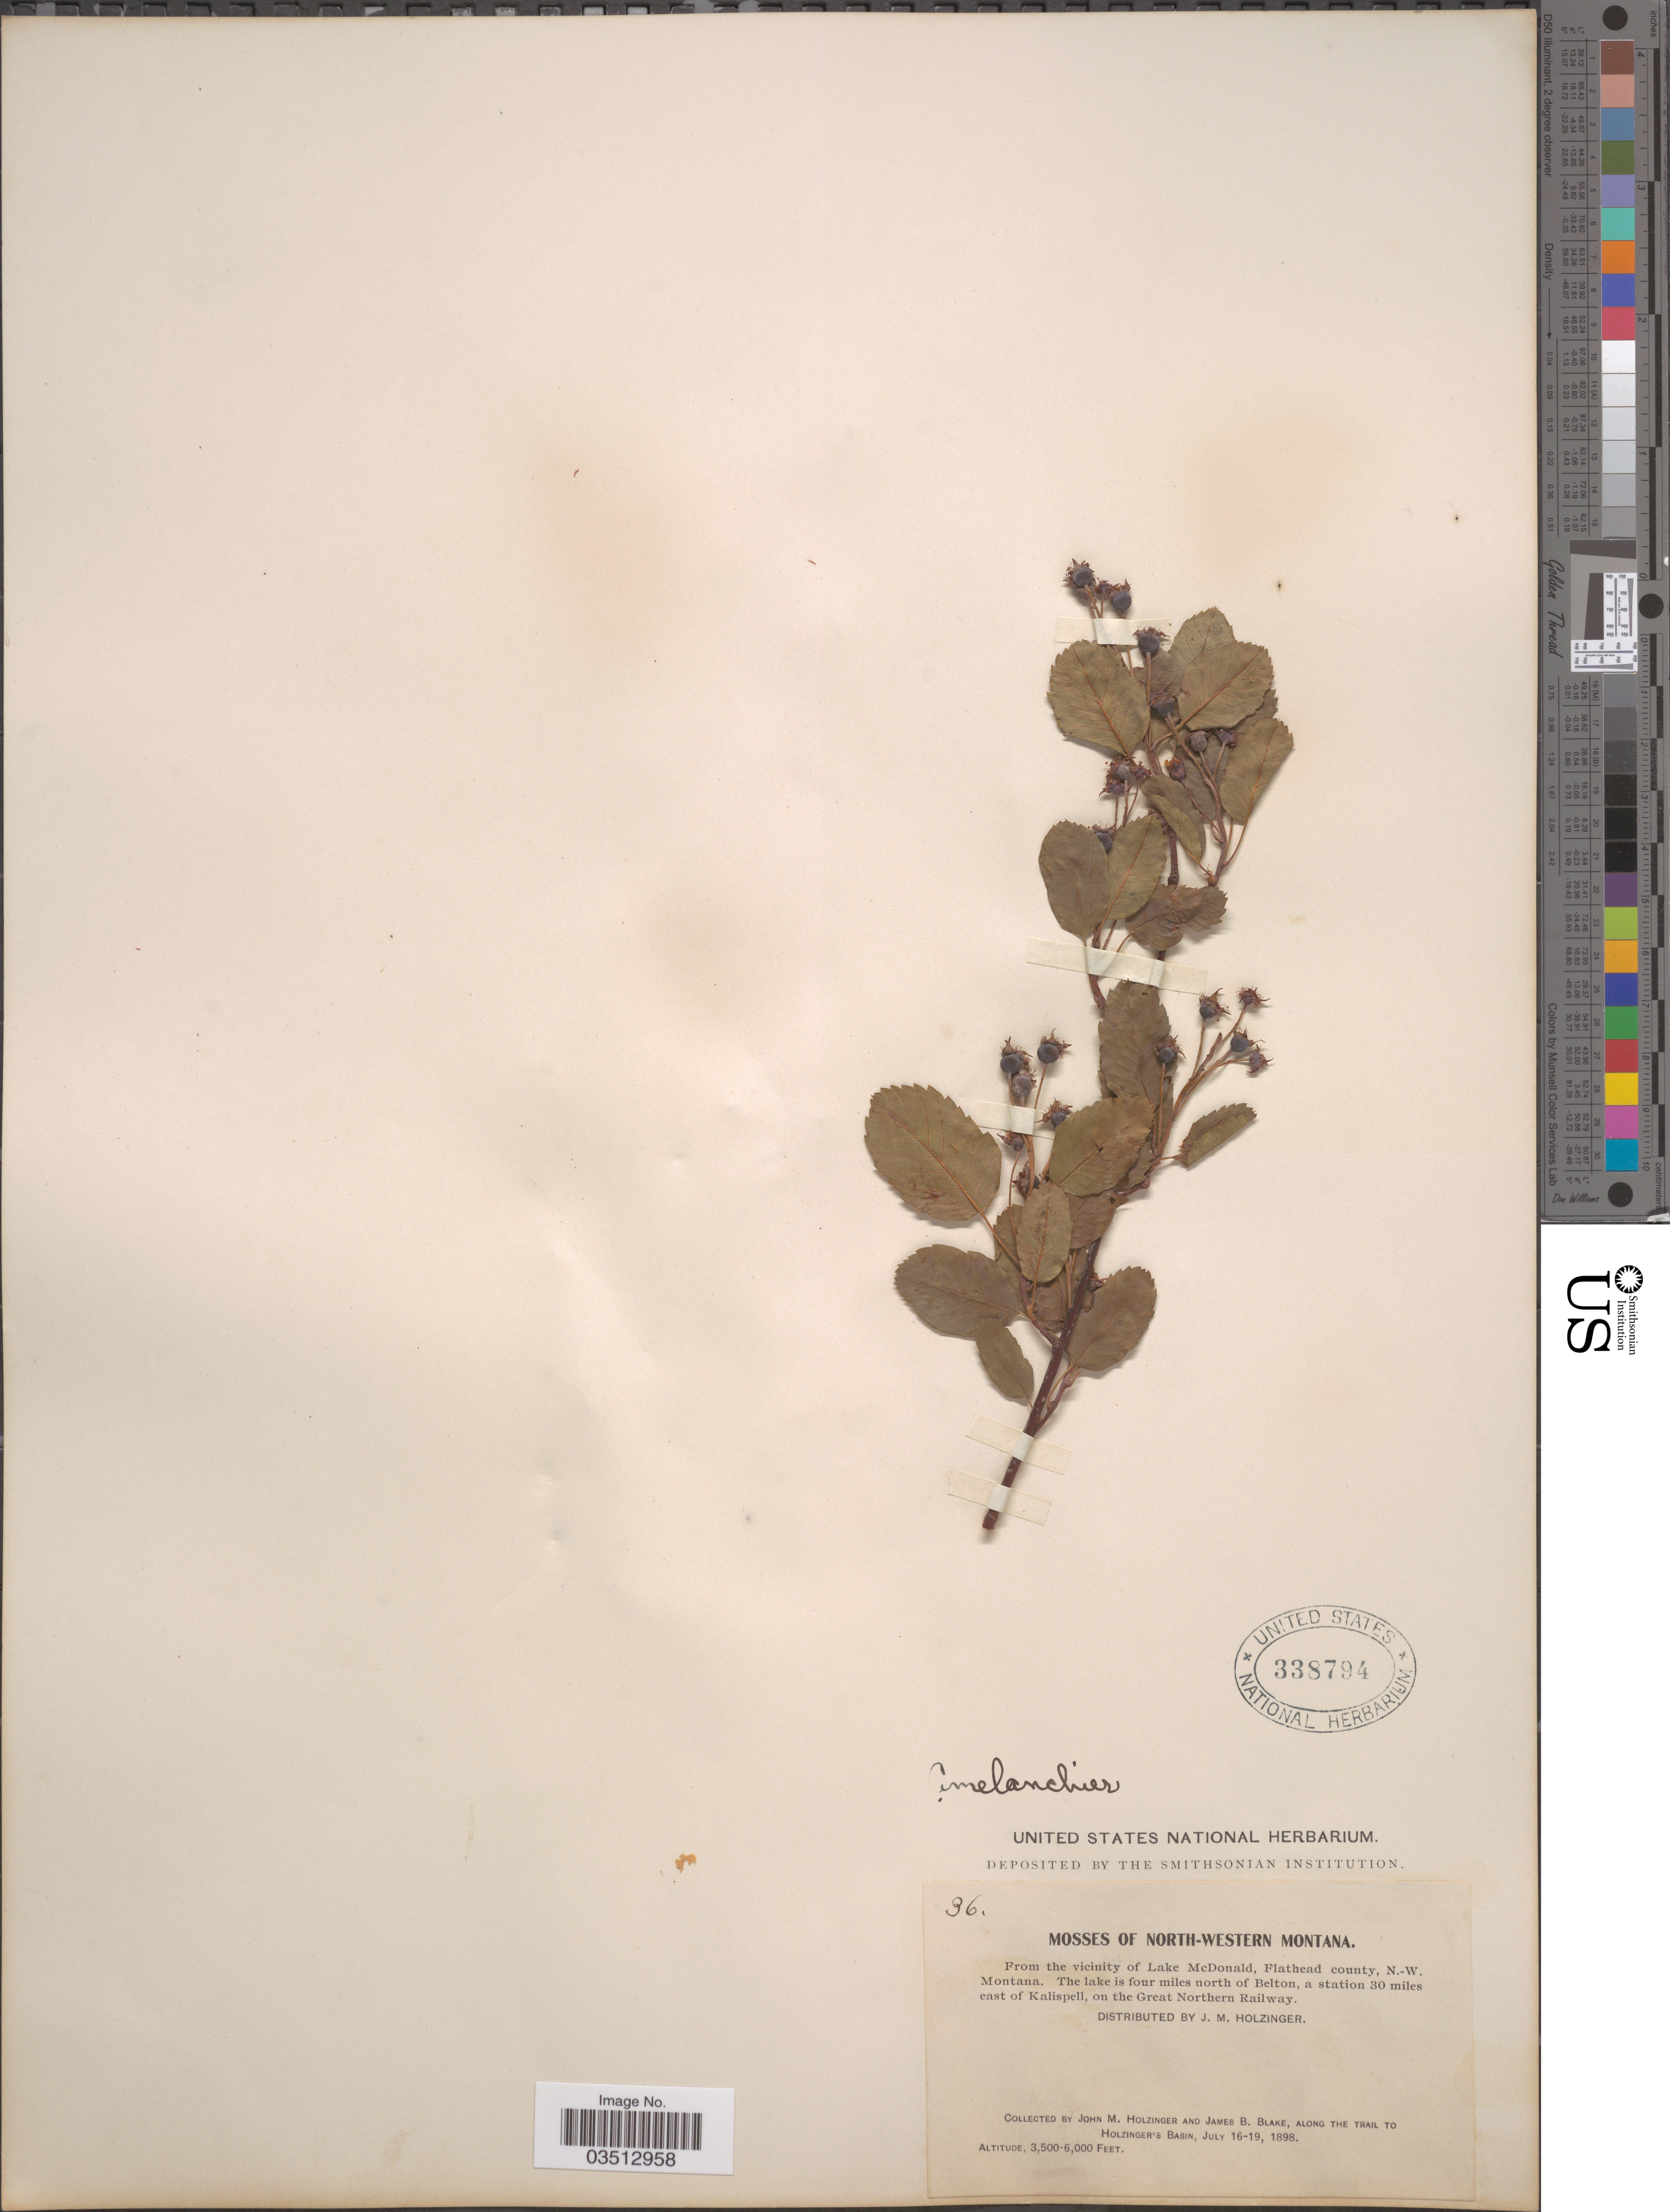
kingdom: Plantae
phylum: Tracheophyta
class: Magnoliopsida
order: Rosales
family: Rosaceae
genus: Amelanchier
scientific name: Amelanchier sp.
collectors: J. M. Holzinger & J. B. Blake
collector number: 36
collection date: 1898-07-16/1898-07-19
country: United States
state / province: Montana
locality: North-western Montana. Vicinity of Lake McDonald, Flathead county, N.-W. Montana. The lake is four miles north of Belton, a station 30 miles east of Kalispell, on the Great Northern Railway. Along the trail to Holzinger's Basin.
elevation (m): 1067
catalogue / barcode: US 338794